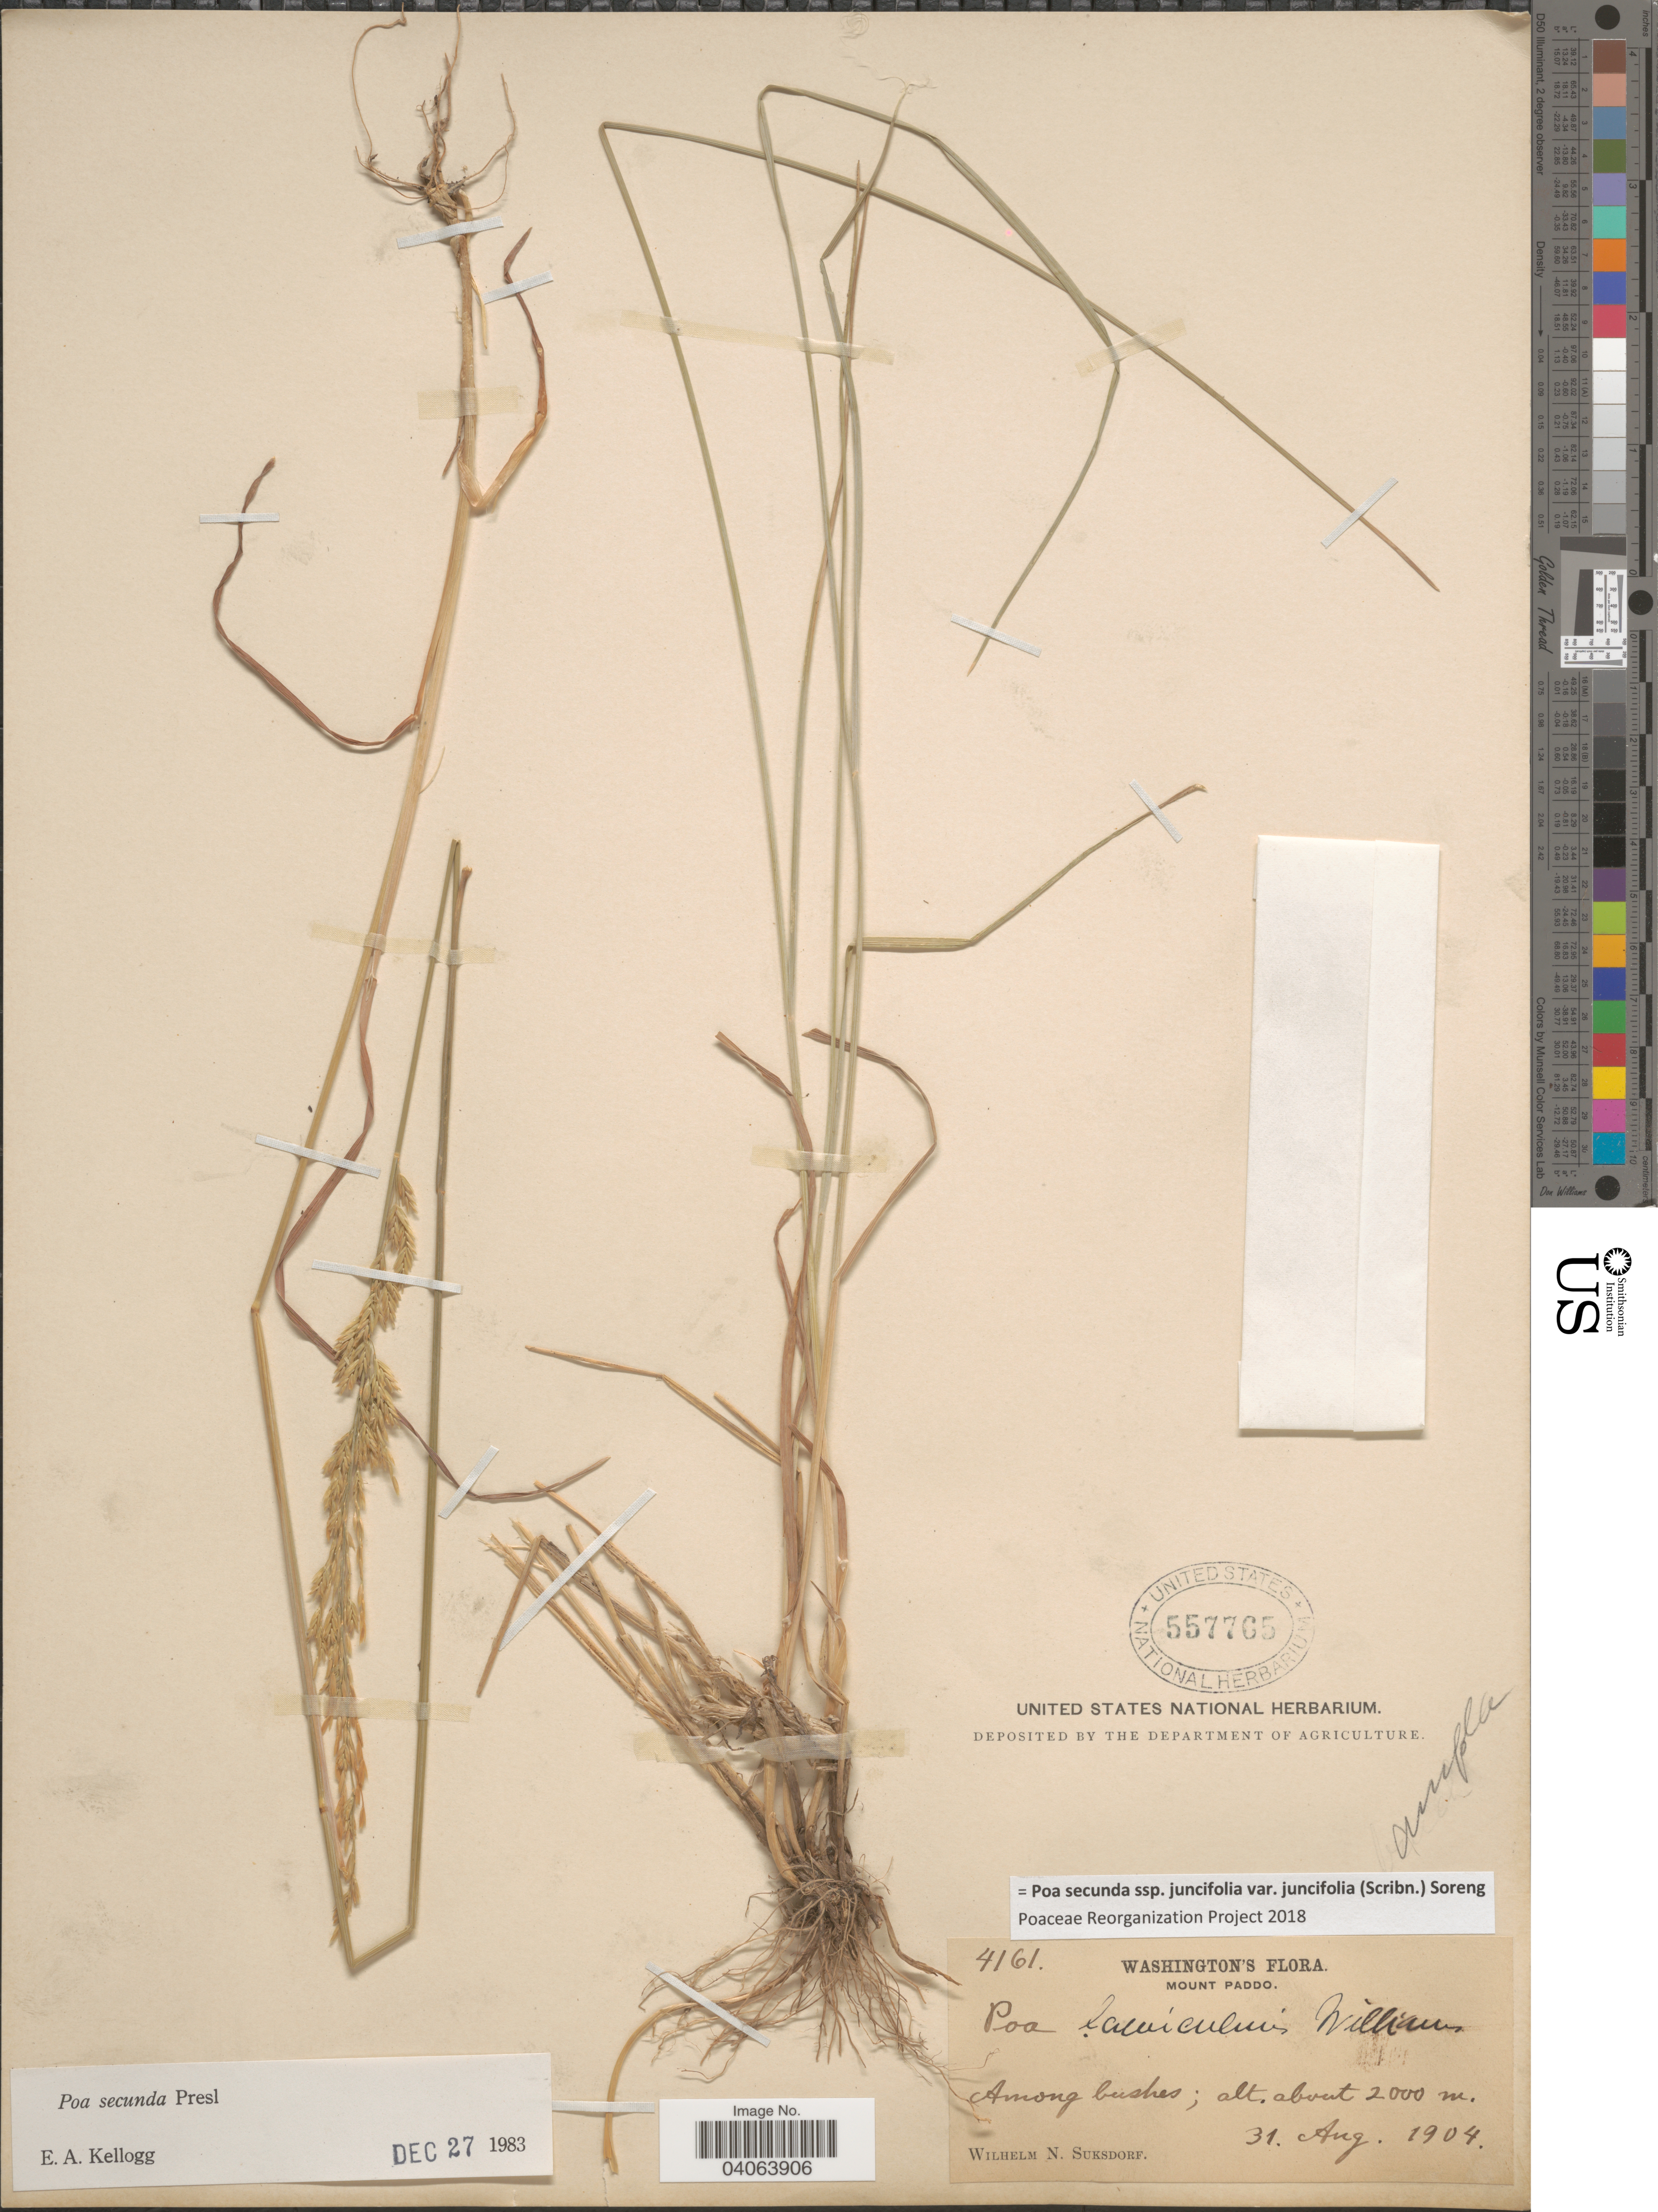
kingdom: Plantae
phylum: Tracheophyta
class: Liliopsida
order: Poales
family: Poaceae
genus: Poa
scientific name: Poa secunda subsp. juncifolia var. juncifolia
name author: (Scribn.) Soreng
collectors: W. N. Suksdorf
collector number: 4161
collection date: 1904-08-31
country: United States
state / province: Washington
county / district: Skamania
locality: Mount Paddo.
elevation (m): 2000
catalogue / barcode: US 557765